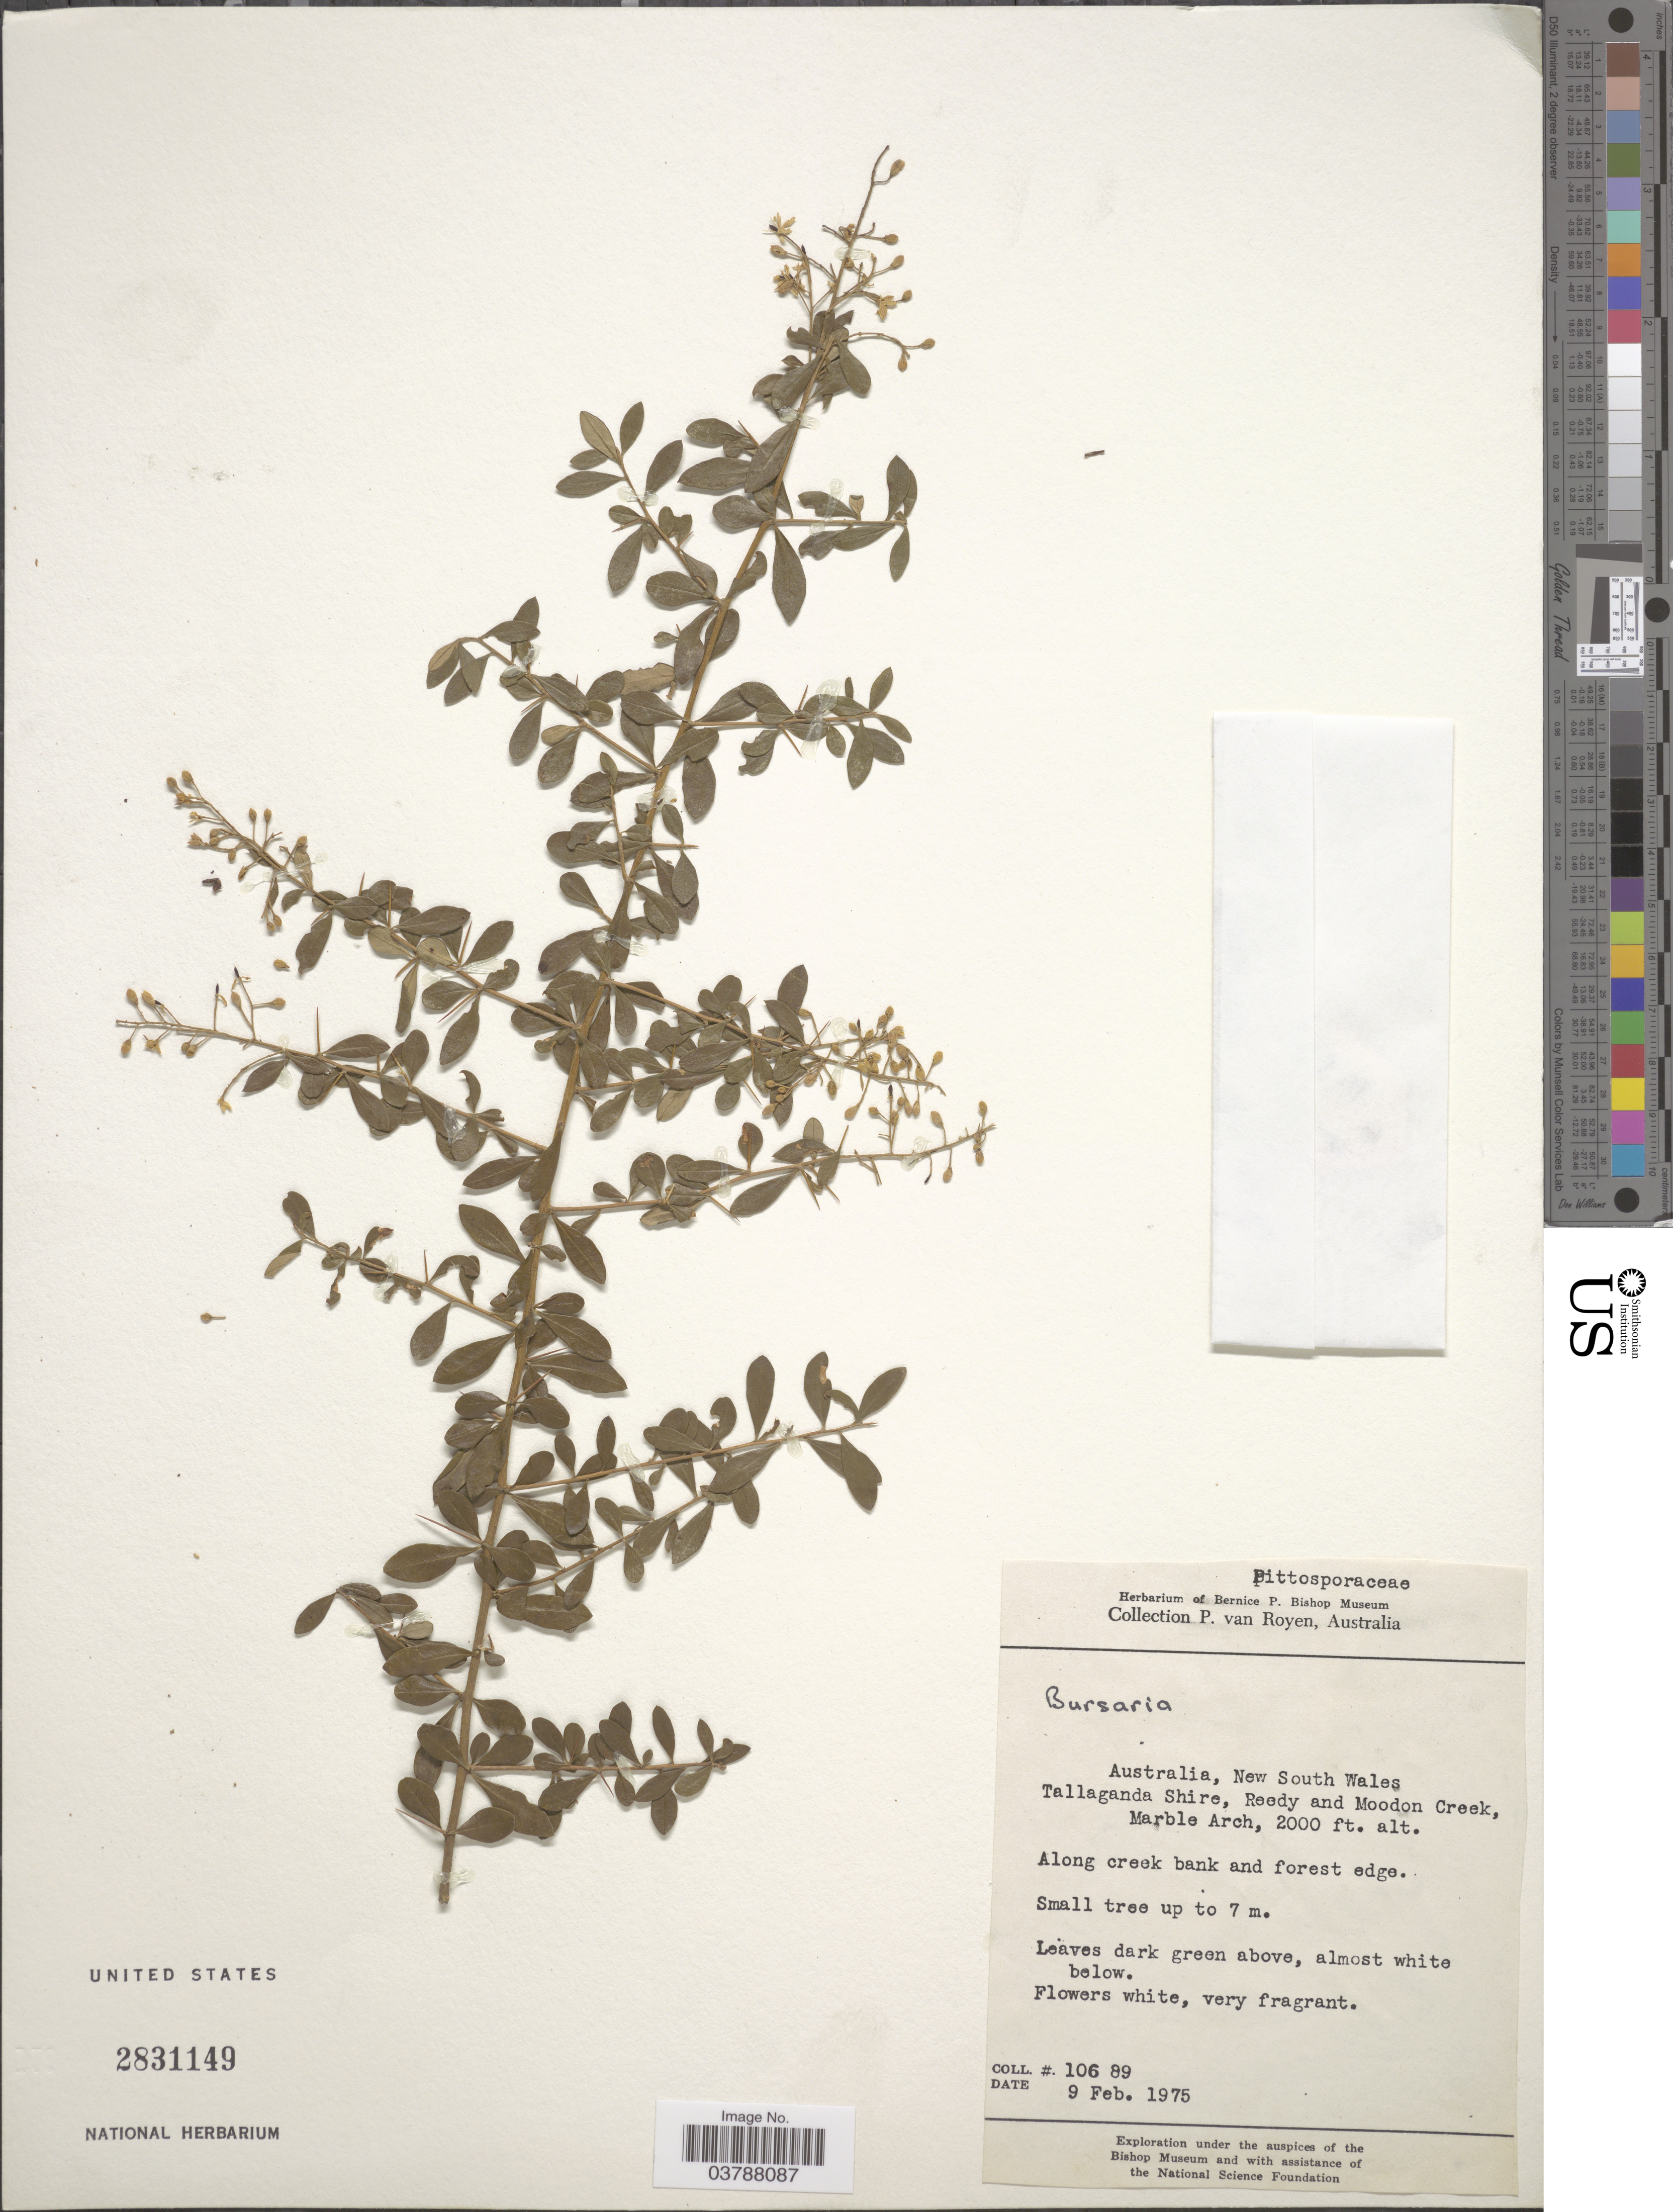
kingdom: Plantae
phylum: Tracheophyta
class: Magnoliopsida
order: Apiales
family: Pittosporaceae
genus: Bursaria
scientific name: Bursaria sp.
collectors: P. van Royen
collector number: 106 89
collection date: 1975-02-09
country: Australia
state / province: New South Wales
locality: Tallaganda Shire, Reedy and Moodon Creek, Marble Arch.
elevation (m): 610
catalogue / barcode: US 2831149